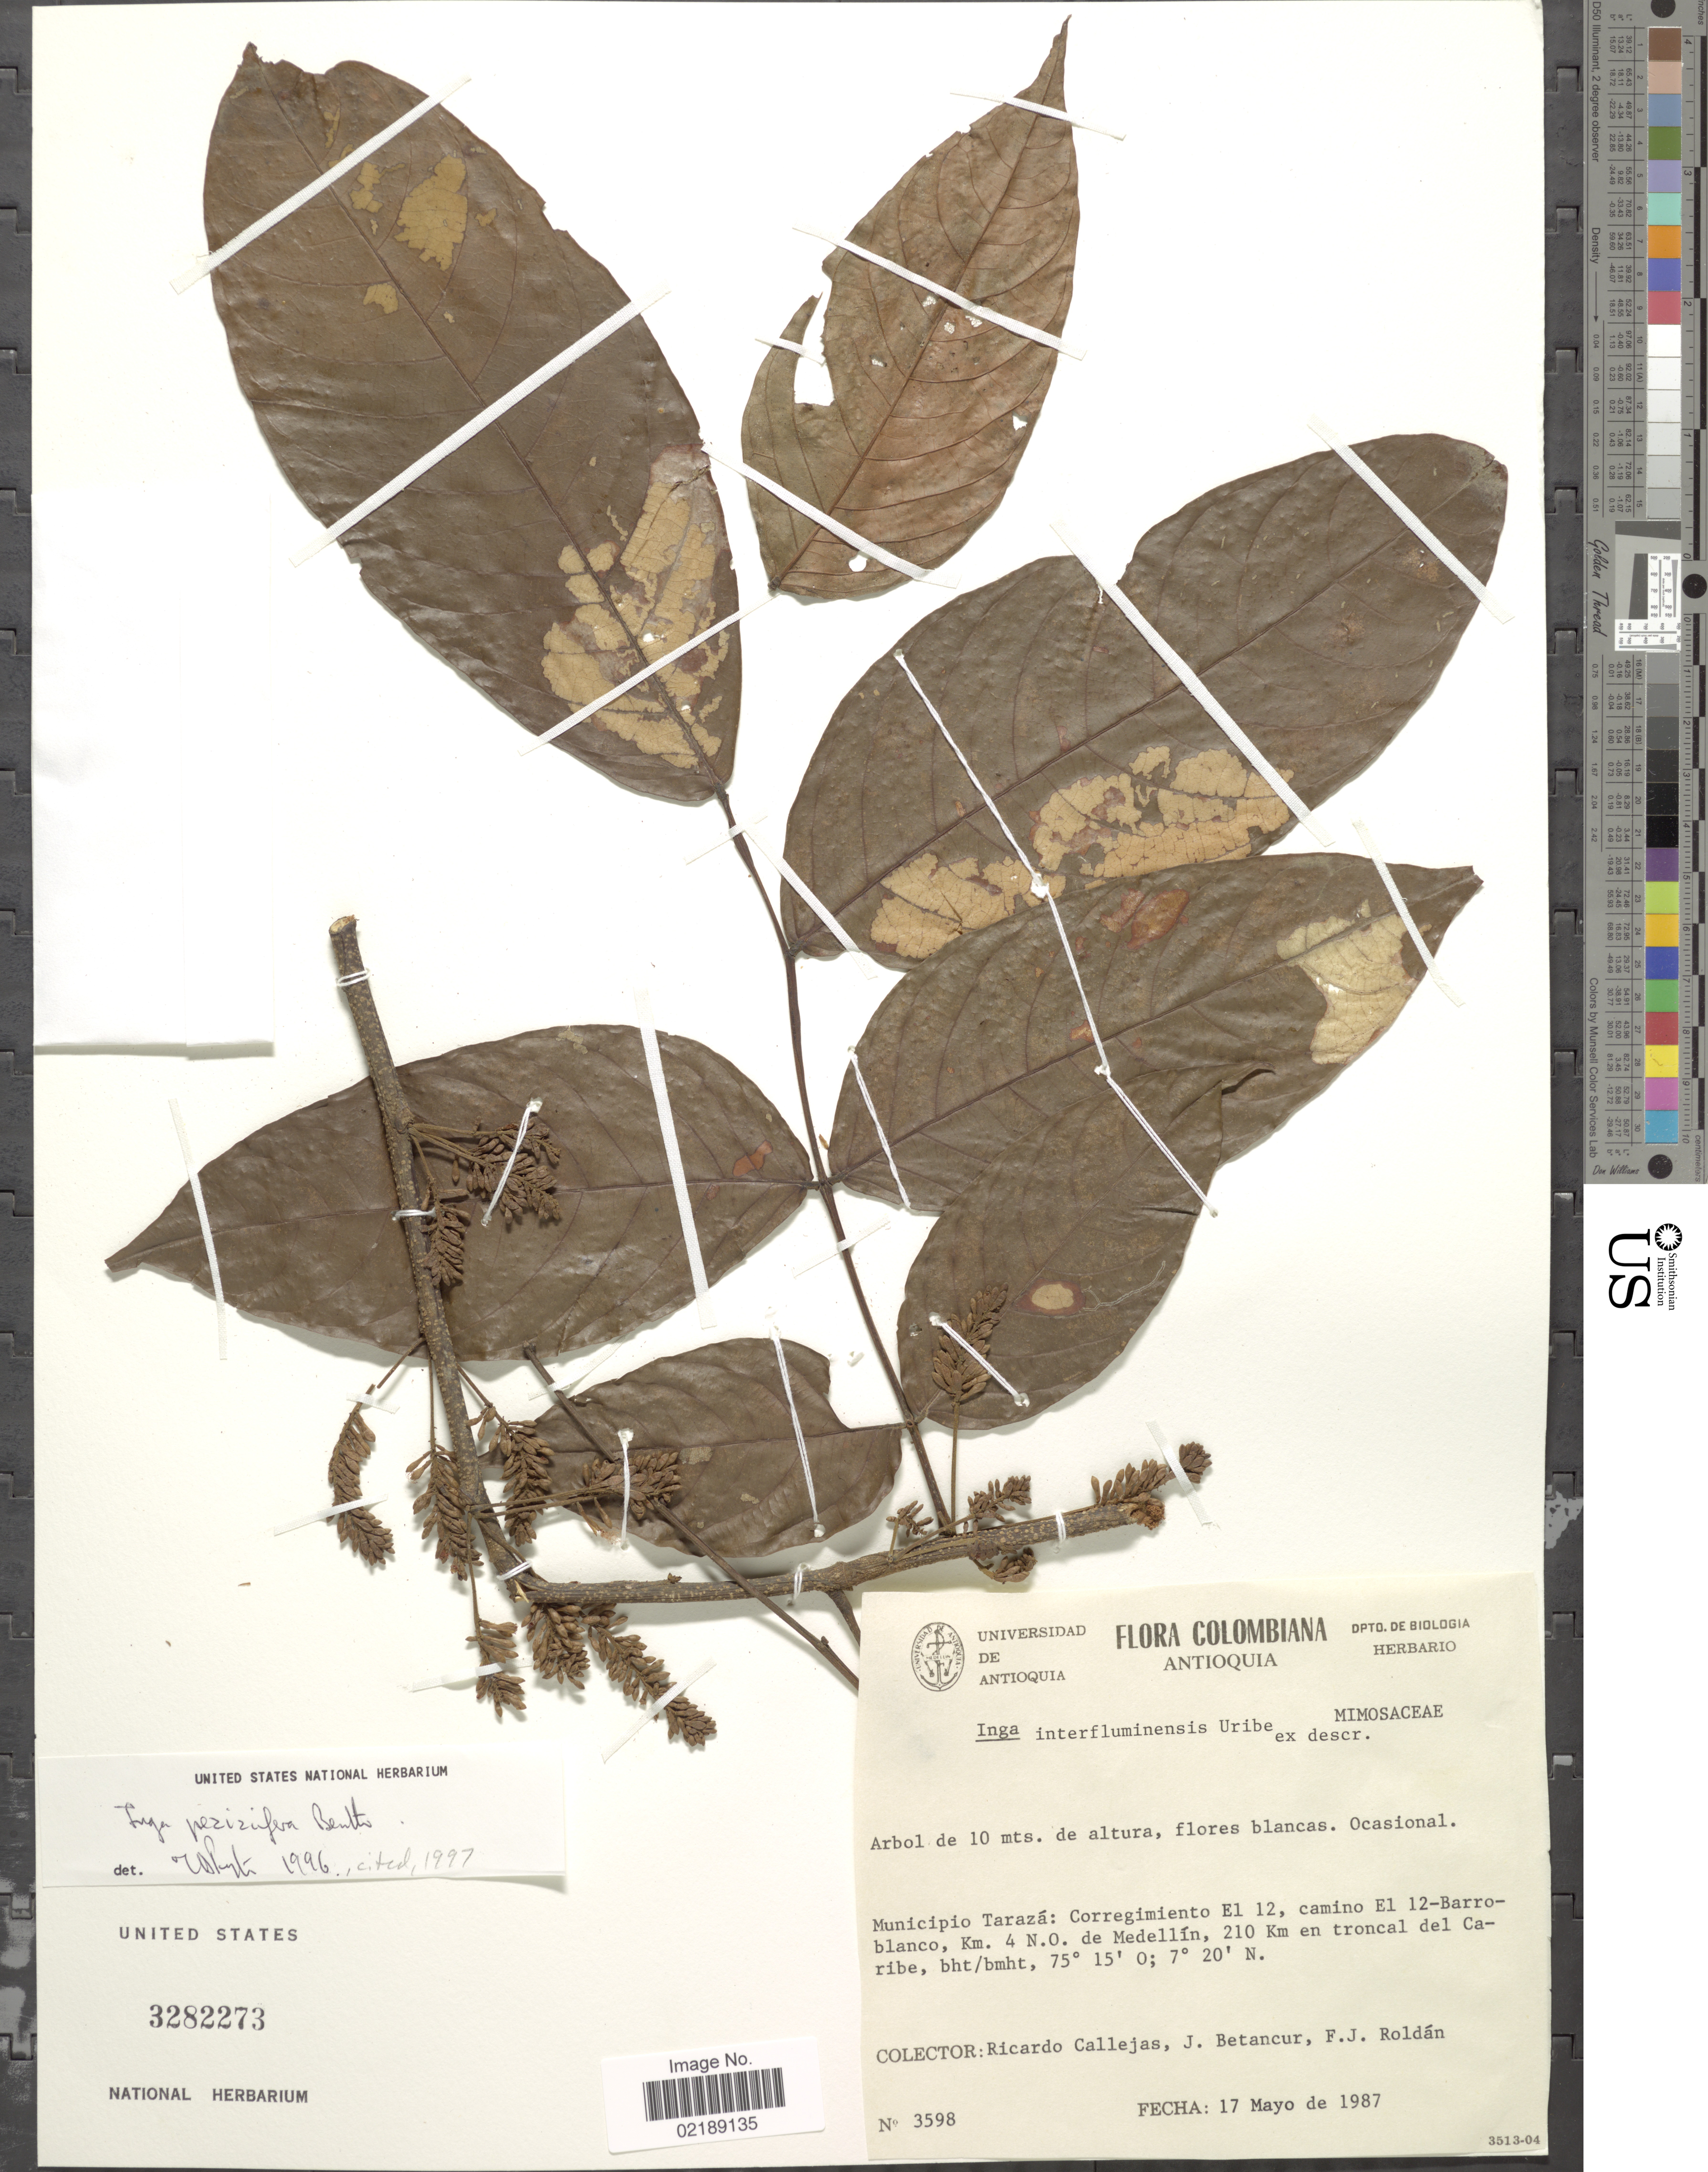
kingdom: Plantae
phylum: Tracheophyta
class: Magnoliopsida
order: Fabales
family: Fabaceae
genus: Inga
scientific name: Inga pezizifera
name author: Benth.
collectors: R. Callejas, J. Betancur & F. J. Roldán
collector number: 3598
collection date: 1987-05-17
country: Colombia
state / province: Antioquia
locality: Municipio Taraza, Corregimiento El 12, camino El 12-Barro-blanco, km 4 N. O. de Medellin, 210 km en troncal del Caribe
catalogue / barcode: US 3282273